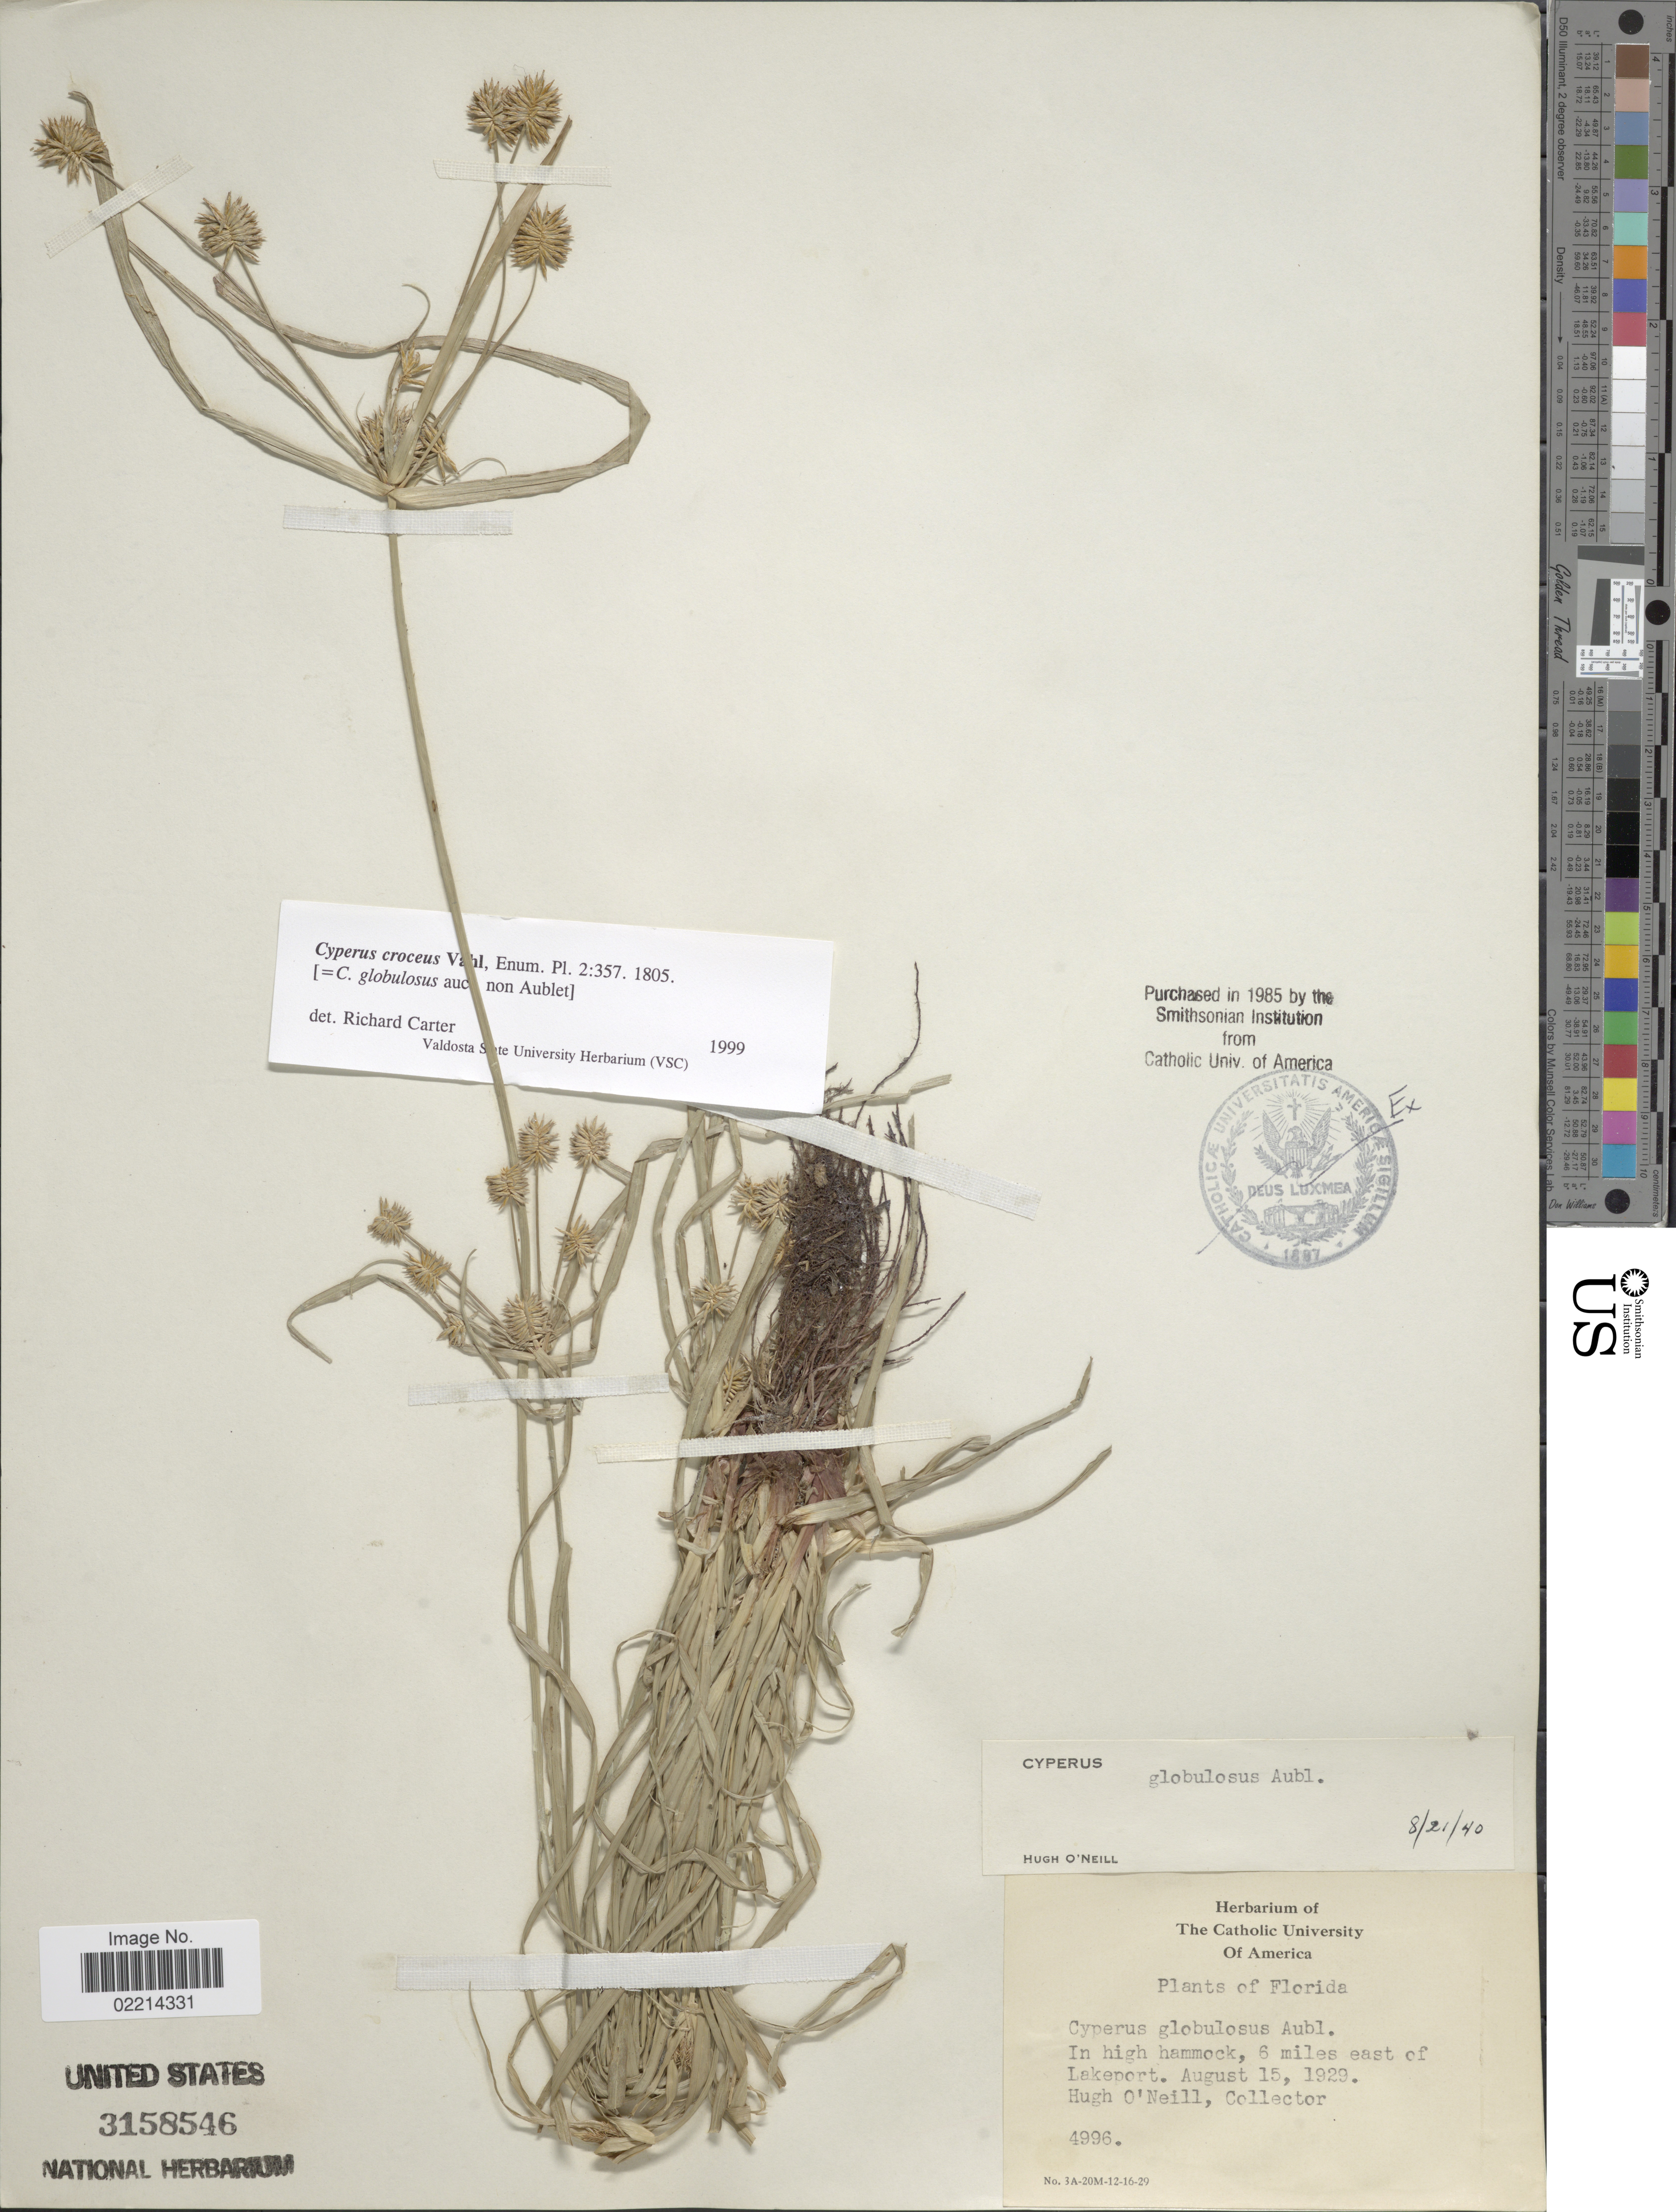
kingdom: Plantae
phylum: Tracheophyta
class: Liliopsida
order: Poales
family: Cyperaceae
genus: Cyperus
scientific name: Cyperus croceus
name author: Vahl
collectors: H. O'Neill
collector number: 4996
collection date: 1929-08-15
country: United States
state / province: Florida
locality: In high hammock, 6 miles east of Lakeport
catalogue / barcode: US 3158546